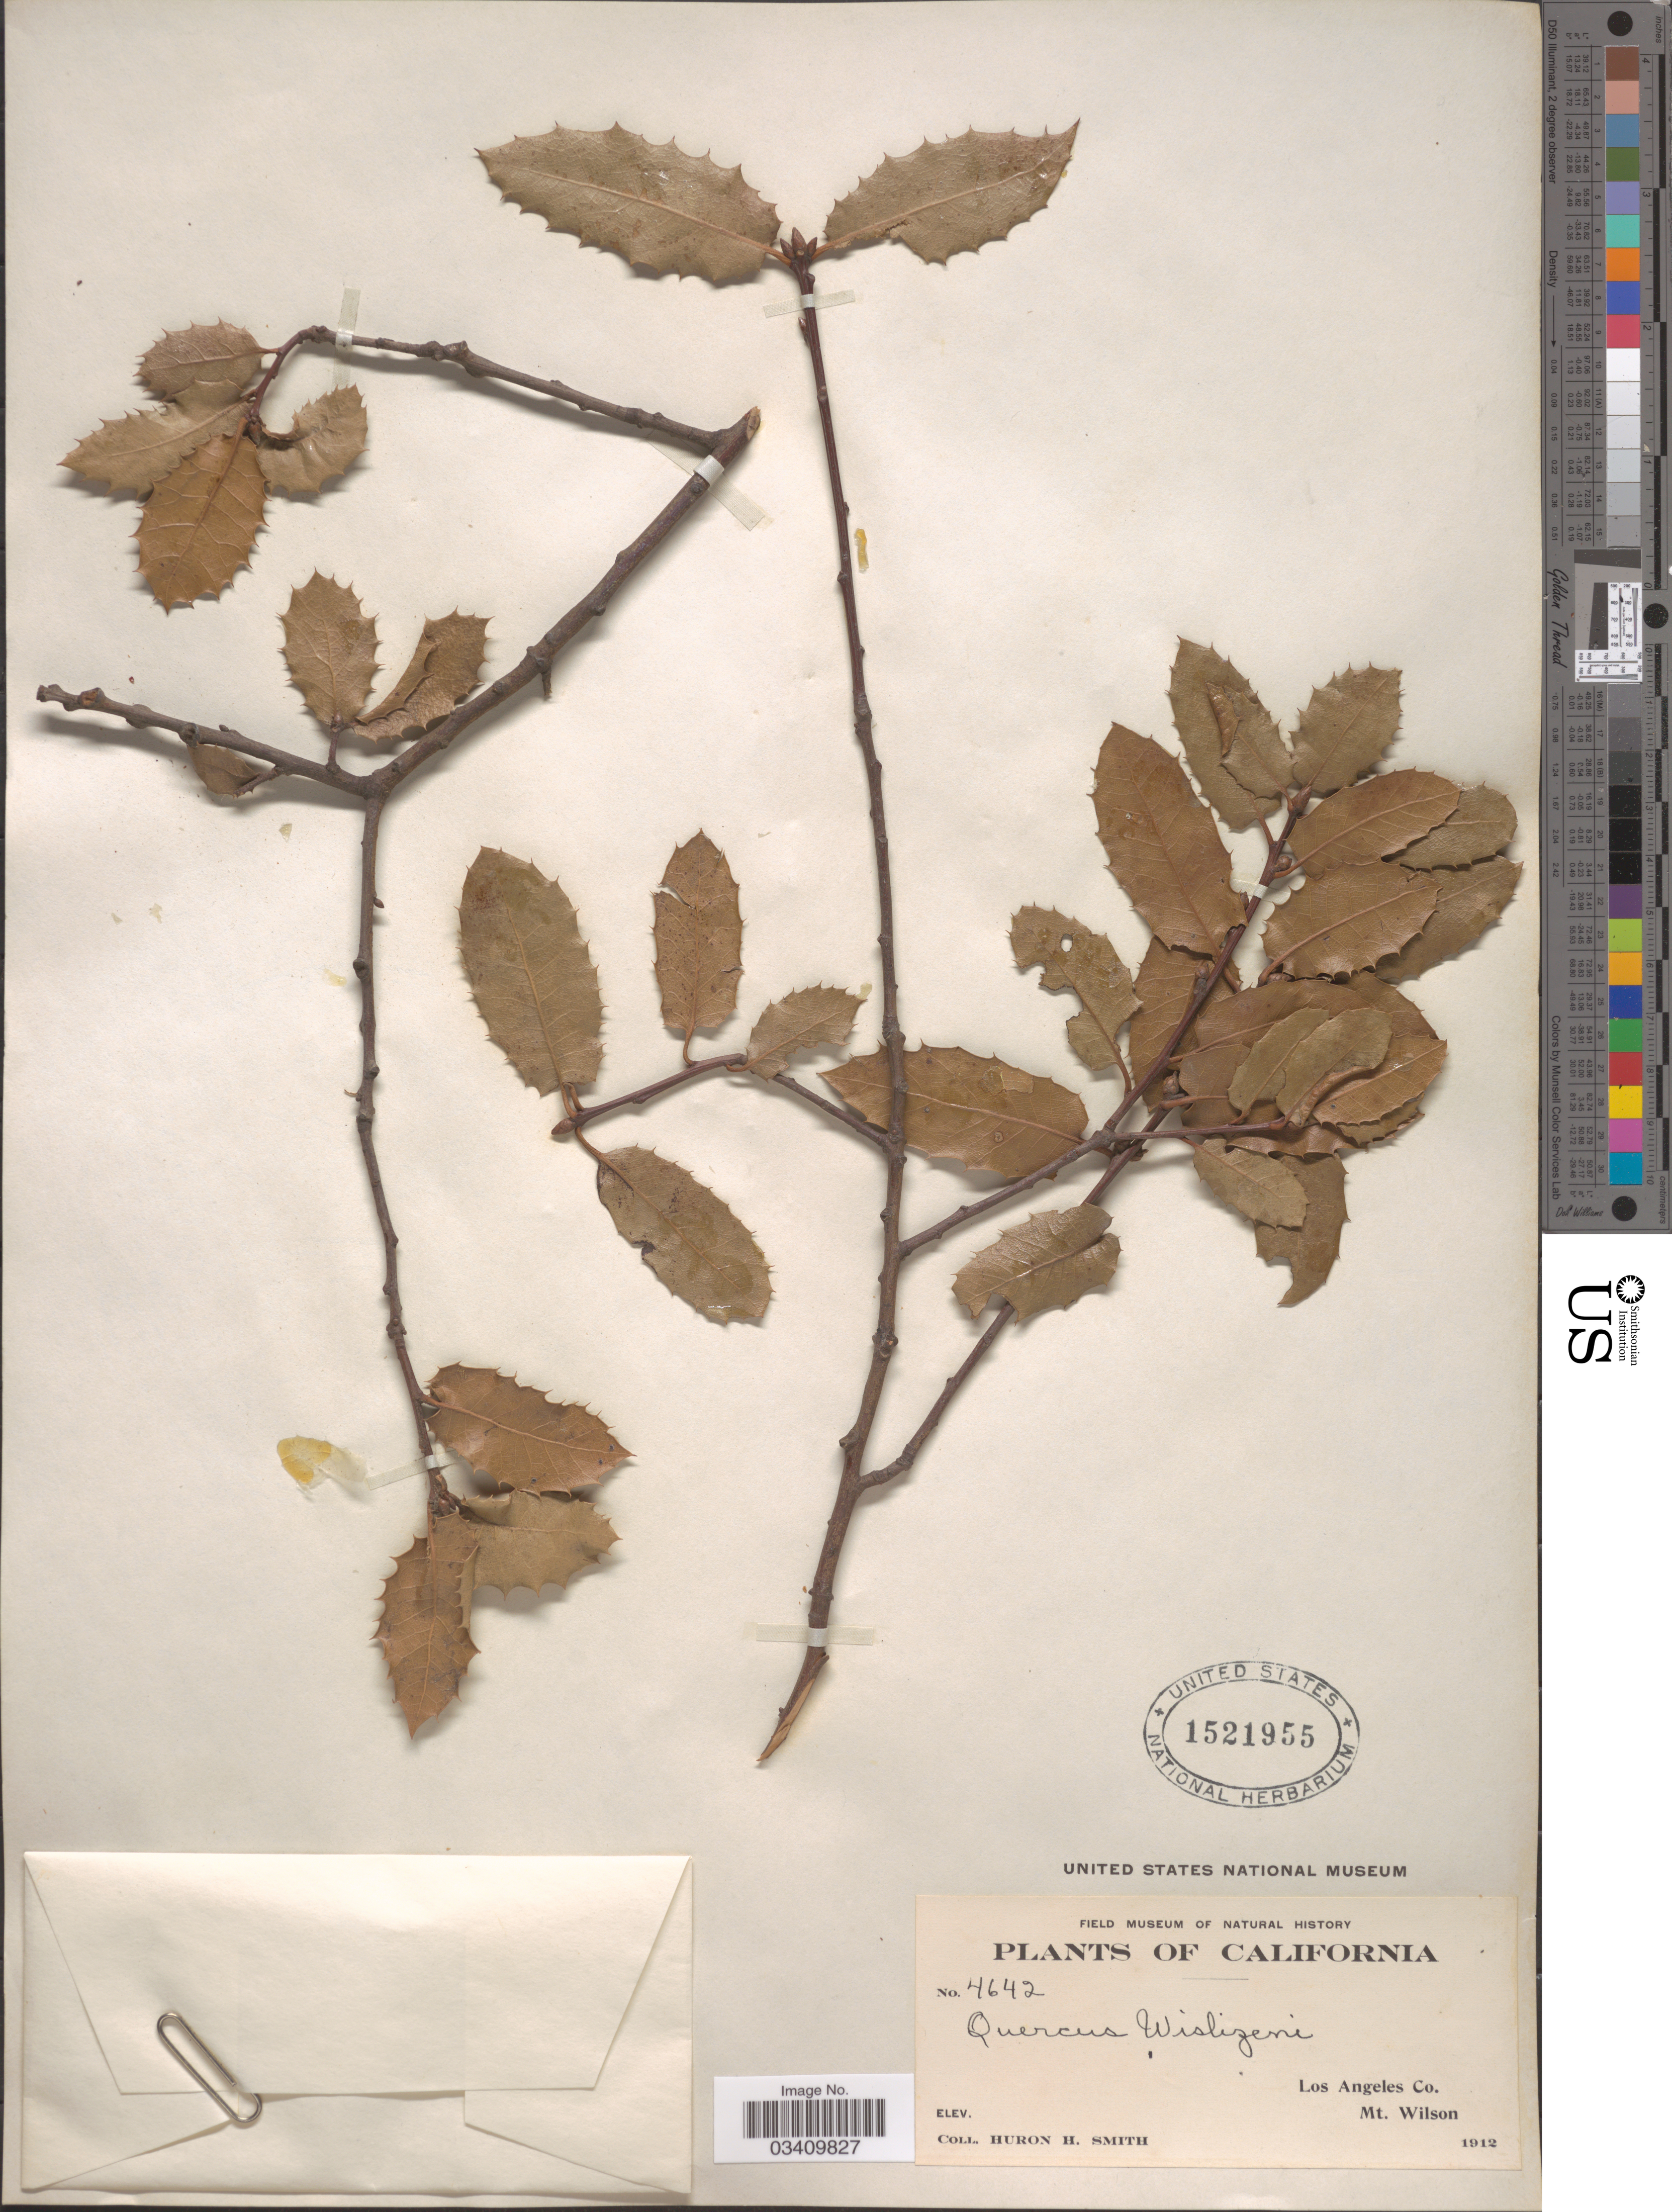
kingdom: Plantae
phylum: Tracheophyta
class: Magnoliopsida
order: Fagales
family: Fagaceae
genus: Quercus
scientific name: Quercus wislizeni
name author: A. DC.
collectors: Huron H. Smith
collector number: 4642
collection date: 1912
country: United States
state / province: California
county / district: Los Angeles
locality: Los Angeles Co. Mt. Wilson.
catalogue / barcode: US 1521955